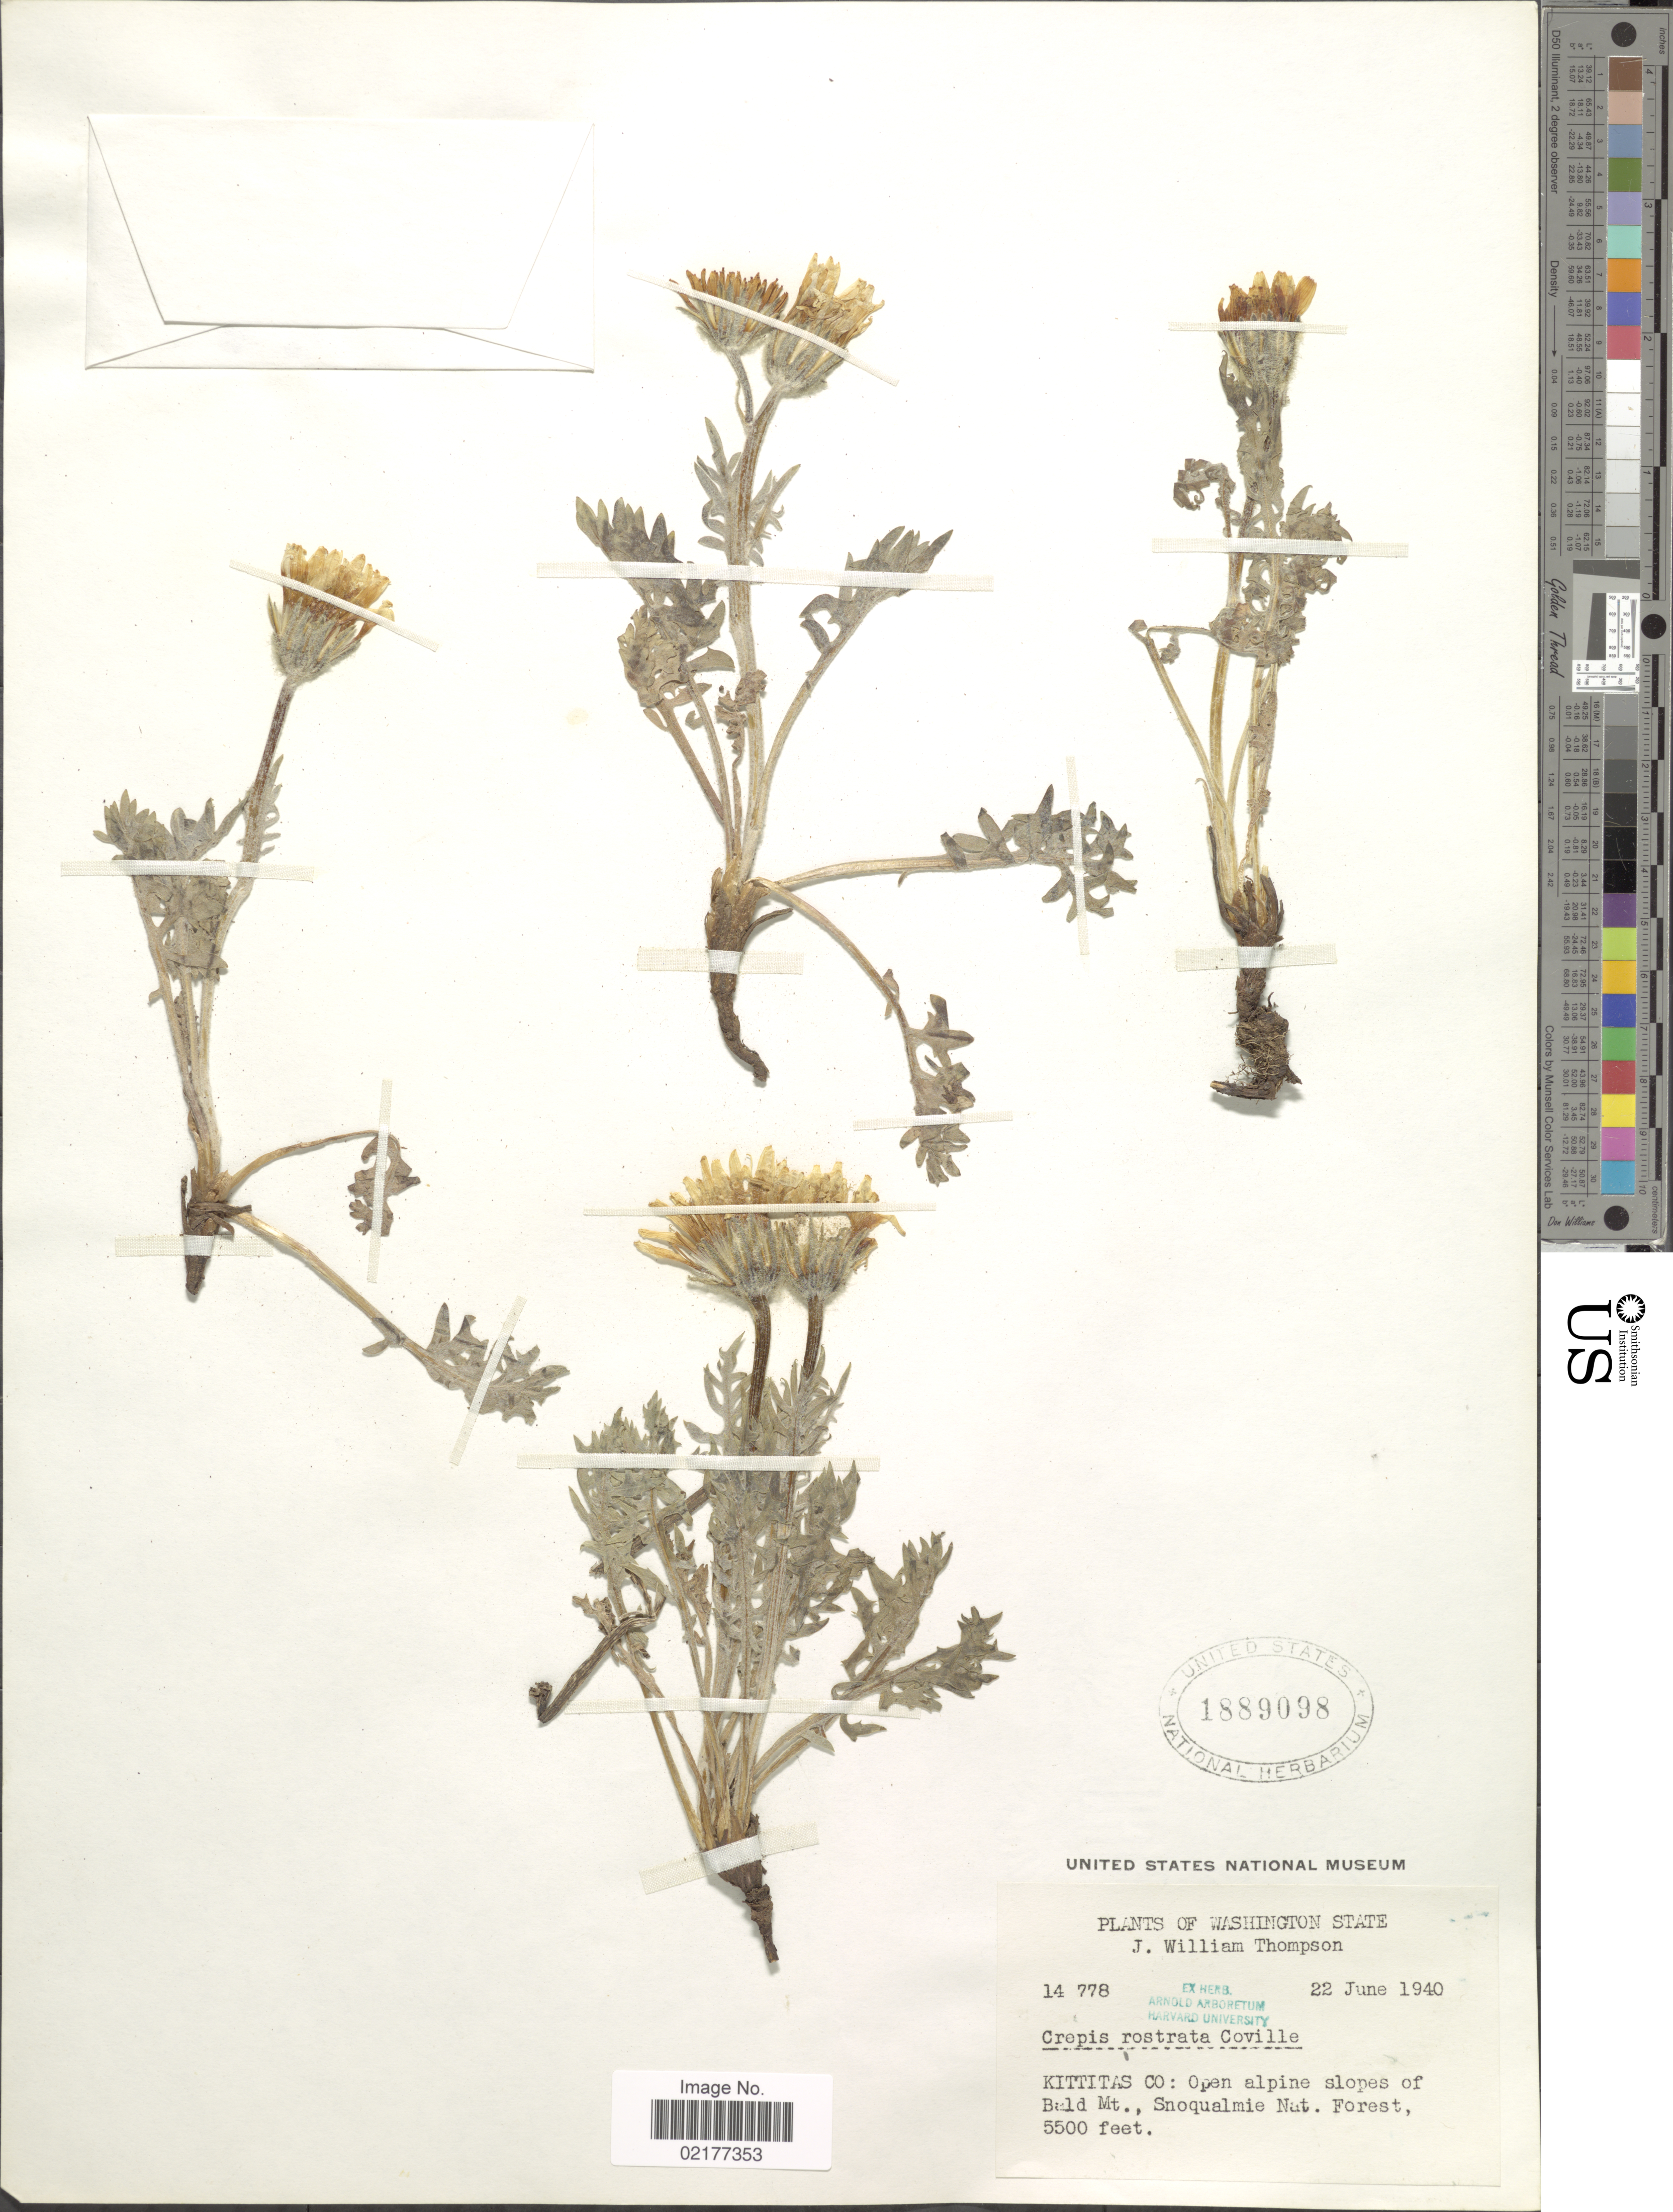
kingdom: Plantae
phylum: Tracheophyta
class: Magnoliopsida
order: Asterales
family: Asteraceae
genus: Crepis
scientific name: Crepis modocensis subsp. rostrata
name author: (Coville) Babc. & Stebbins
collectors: J. W. Thompson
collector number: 14778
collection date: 1940-06-22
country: United States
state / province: Washington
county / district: Kittitas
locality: Kittitas Co: Open alpine slopes of Bald Mt., Snoqualmie Nat. Forest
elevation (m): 1676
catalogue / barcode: US 1889098